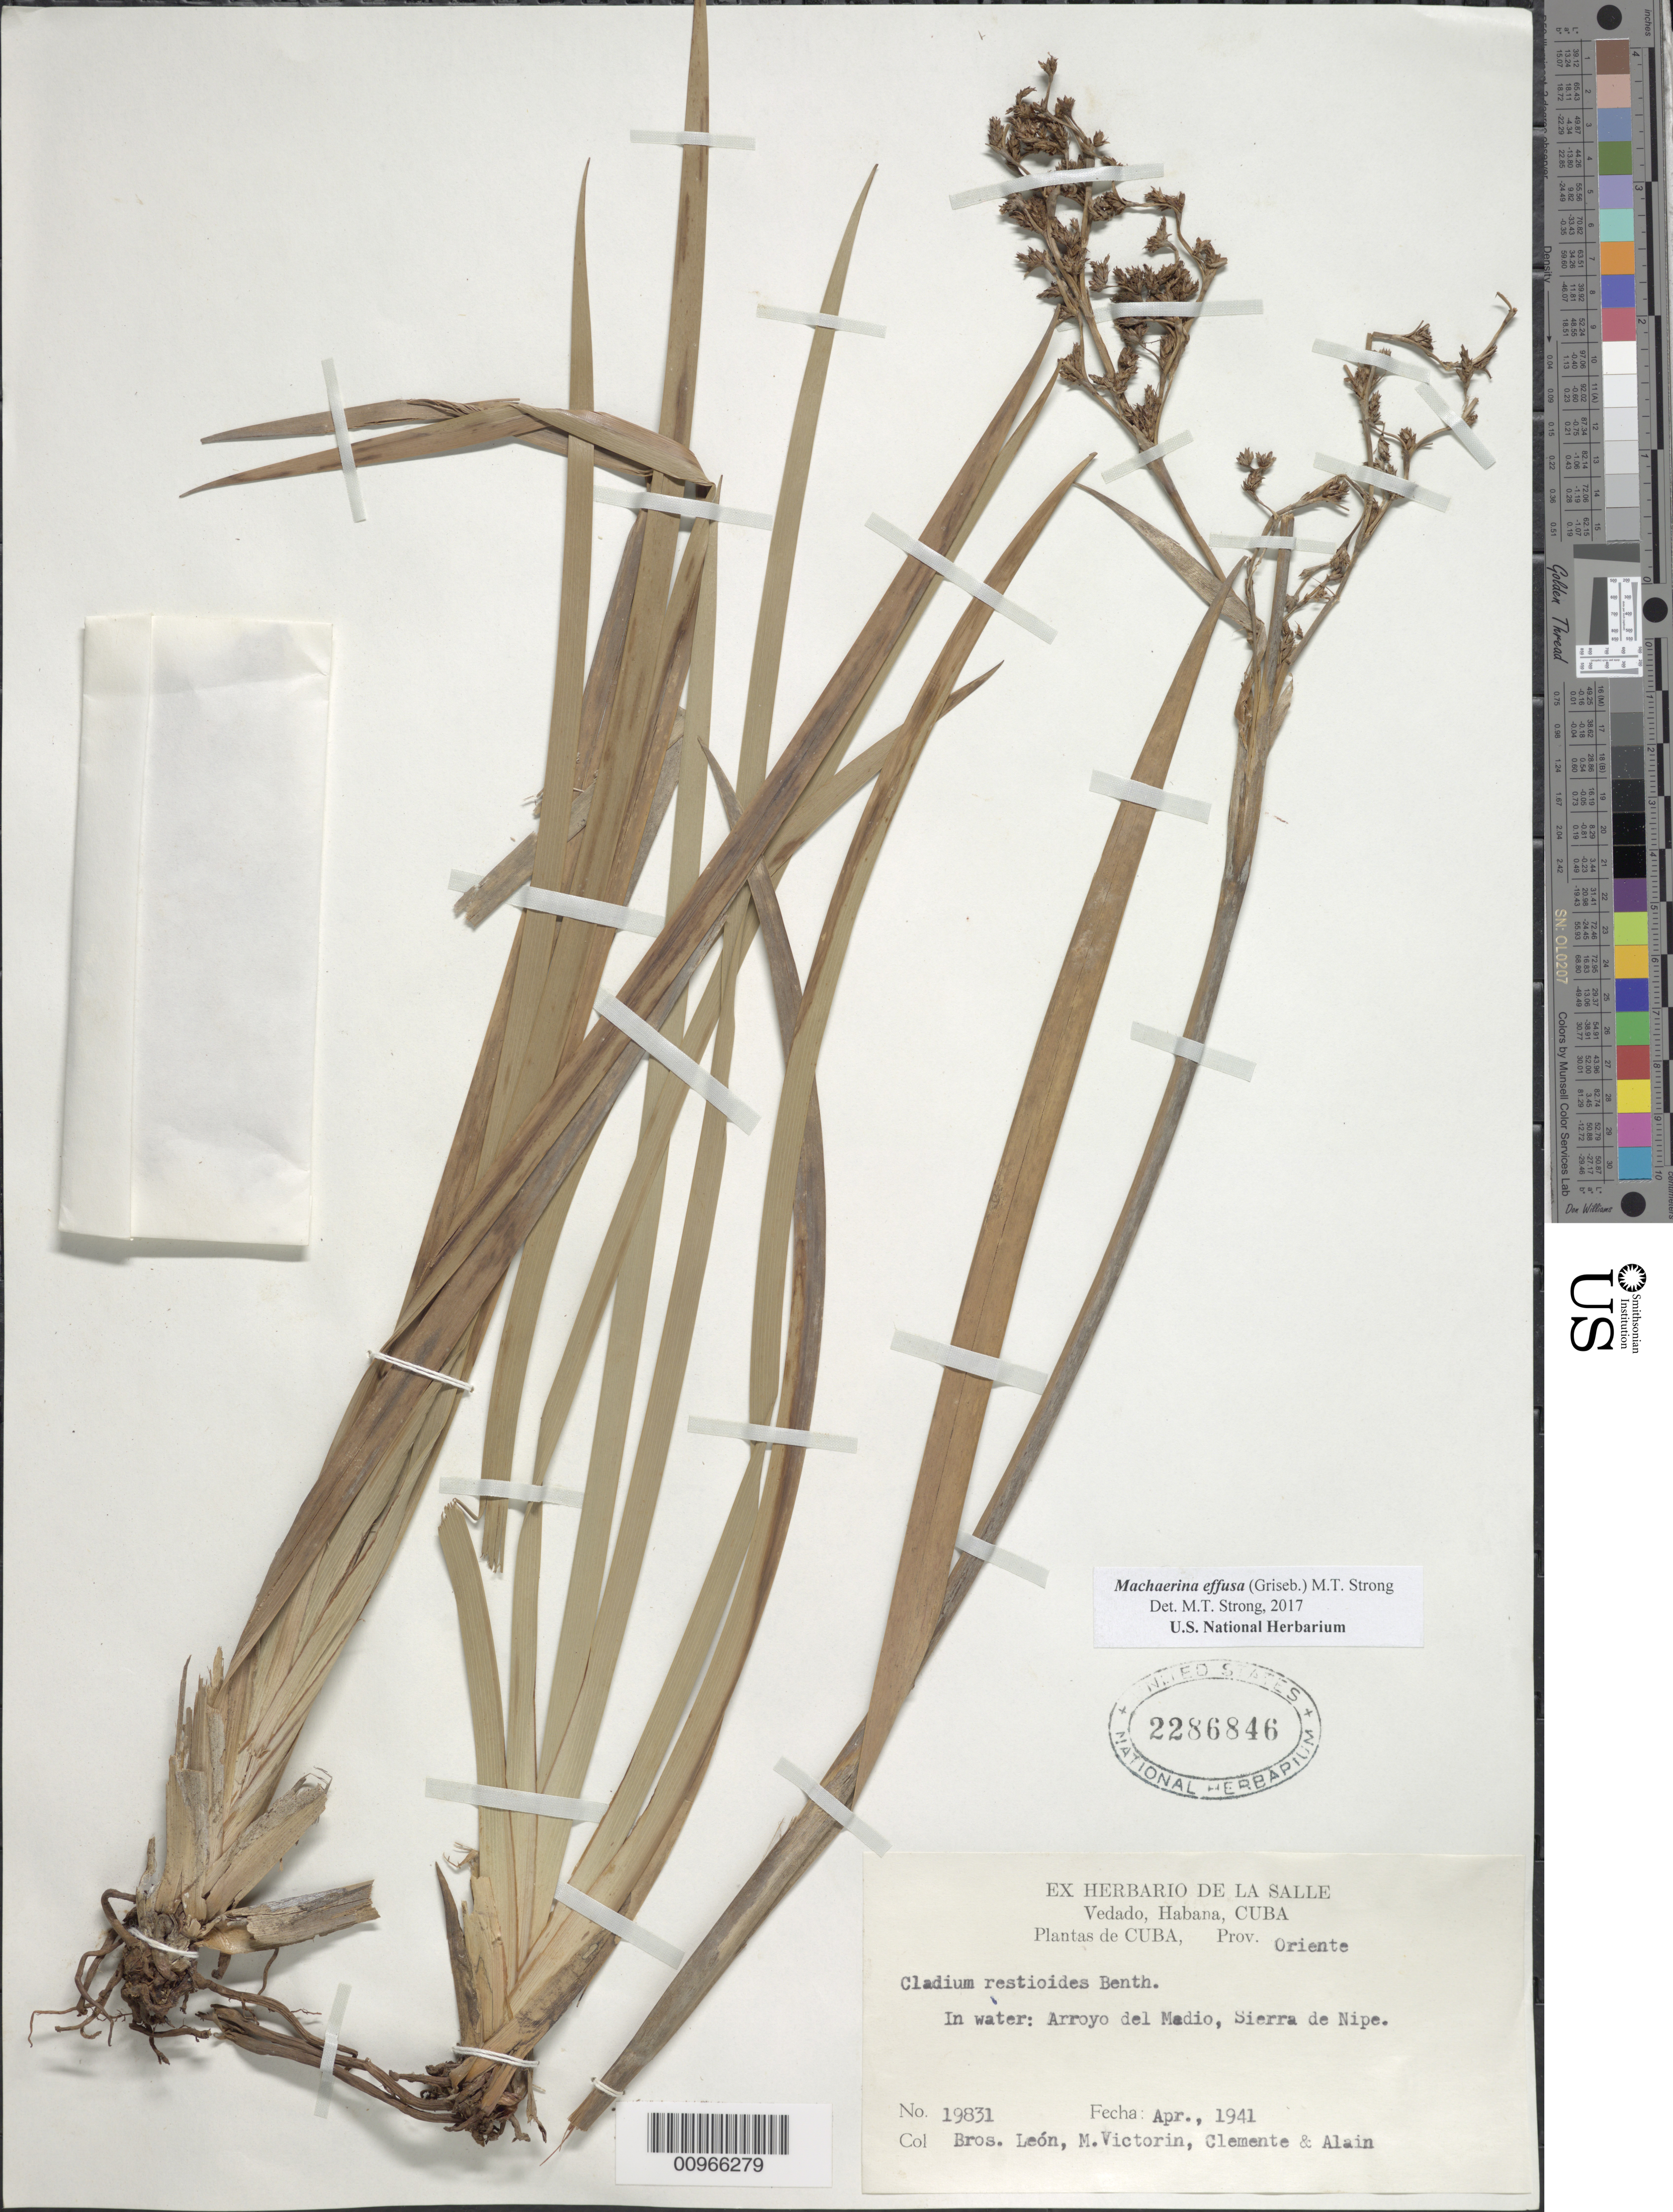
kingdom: Plantae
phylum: Tracheophyta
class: Liliopsida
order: Poales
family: Cyperaceae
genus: Machaerina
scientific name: Machaerina effusa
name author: (Griseb.) M.T. Strong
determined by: Strong, M. T., (US), Smithsonian Institution - National Museum of Natural History (UNITED STATES)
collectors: F. Leon, F. Victorin, Bro. Clemente & A. H. Liogier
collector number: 19831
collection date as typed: Apr 1941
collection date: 1941-04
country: Cuba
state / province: Holguín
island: Cuba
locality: Arroyo del Medio, Sierra de Nipe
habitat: In water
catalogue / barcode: US 2286846